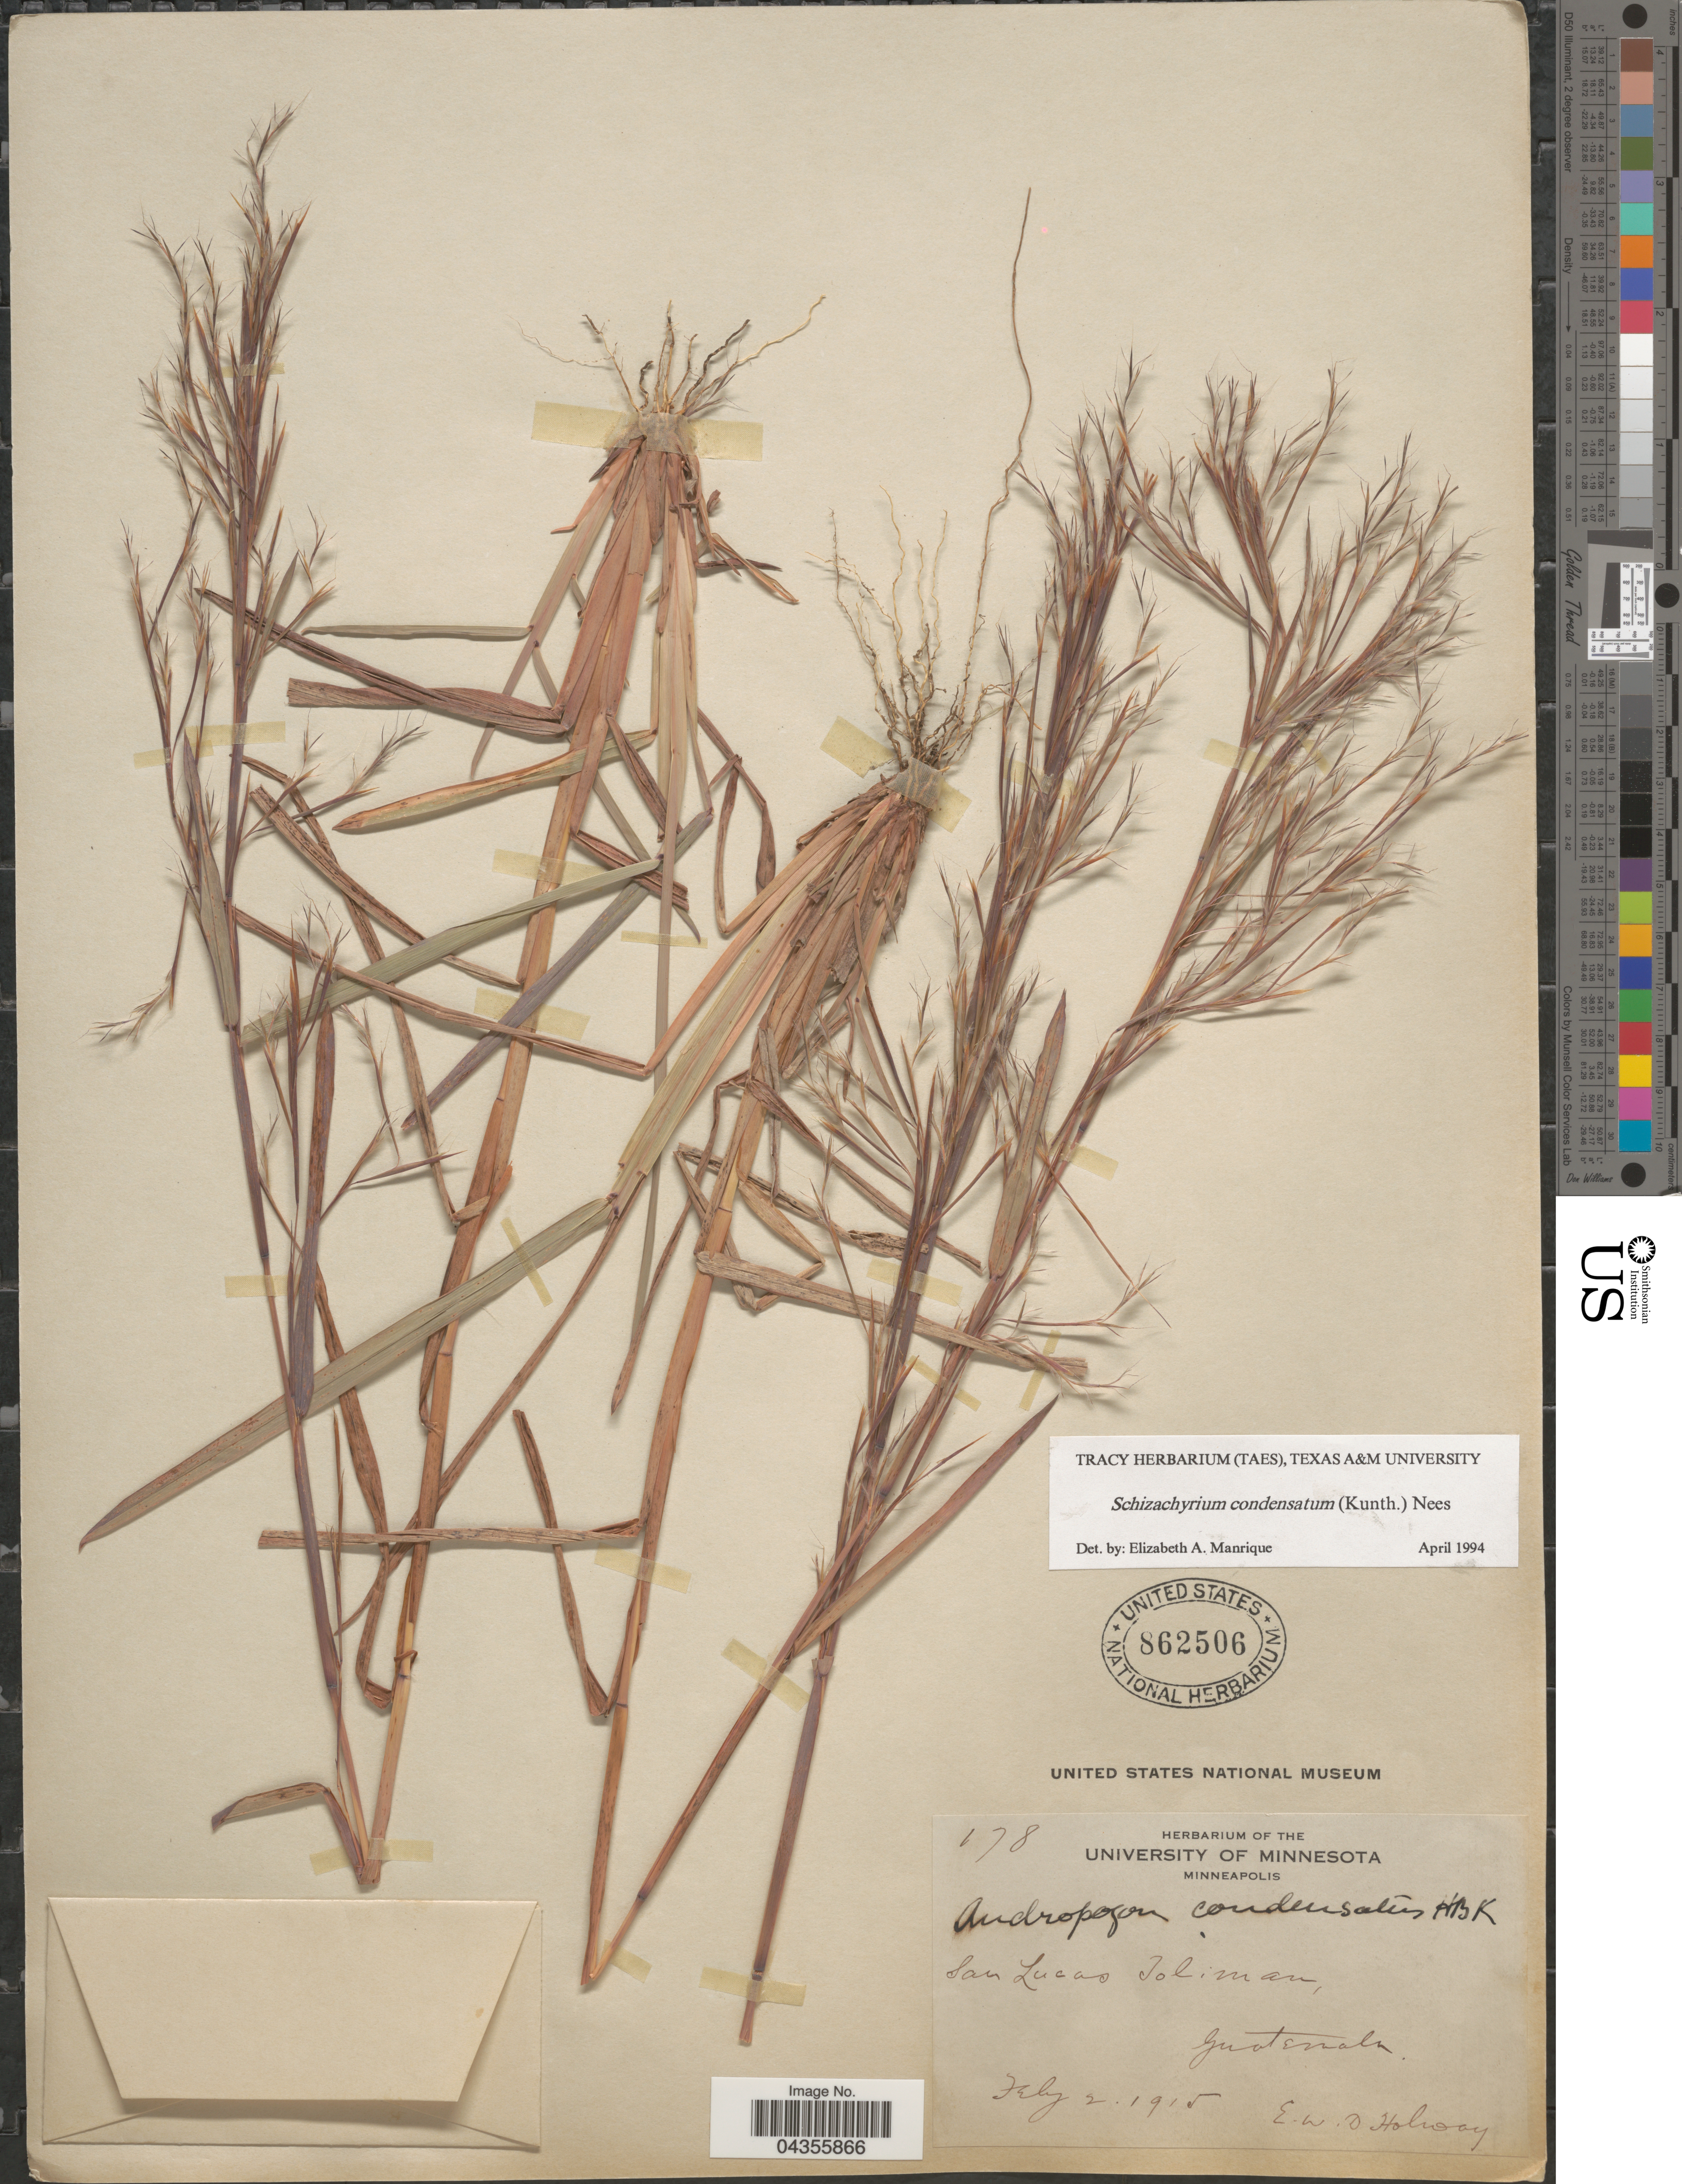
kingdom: Plantae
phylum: Tracheophyta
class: Liliopsida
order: Poales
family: Poaceae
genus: Schizachyrium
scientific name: Schizachyrium condensatum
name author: (Kunth) Nees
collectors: E. W. D. Holway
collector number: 178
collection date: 1915-07-02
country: Guatemala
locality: San Lucas Toliman.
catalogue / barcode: US 862506